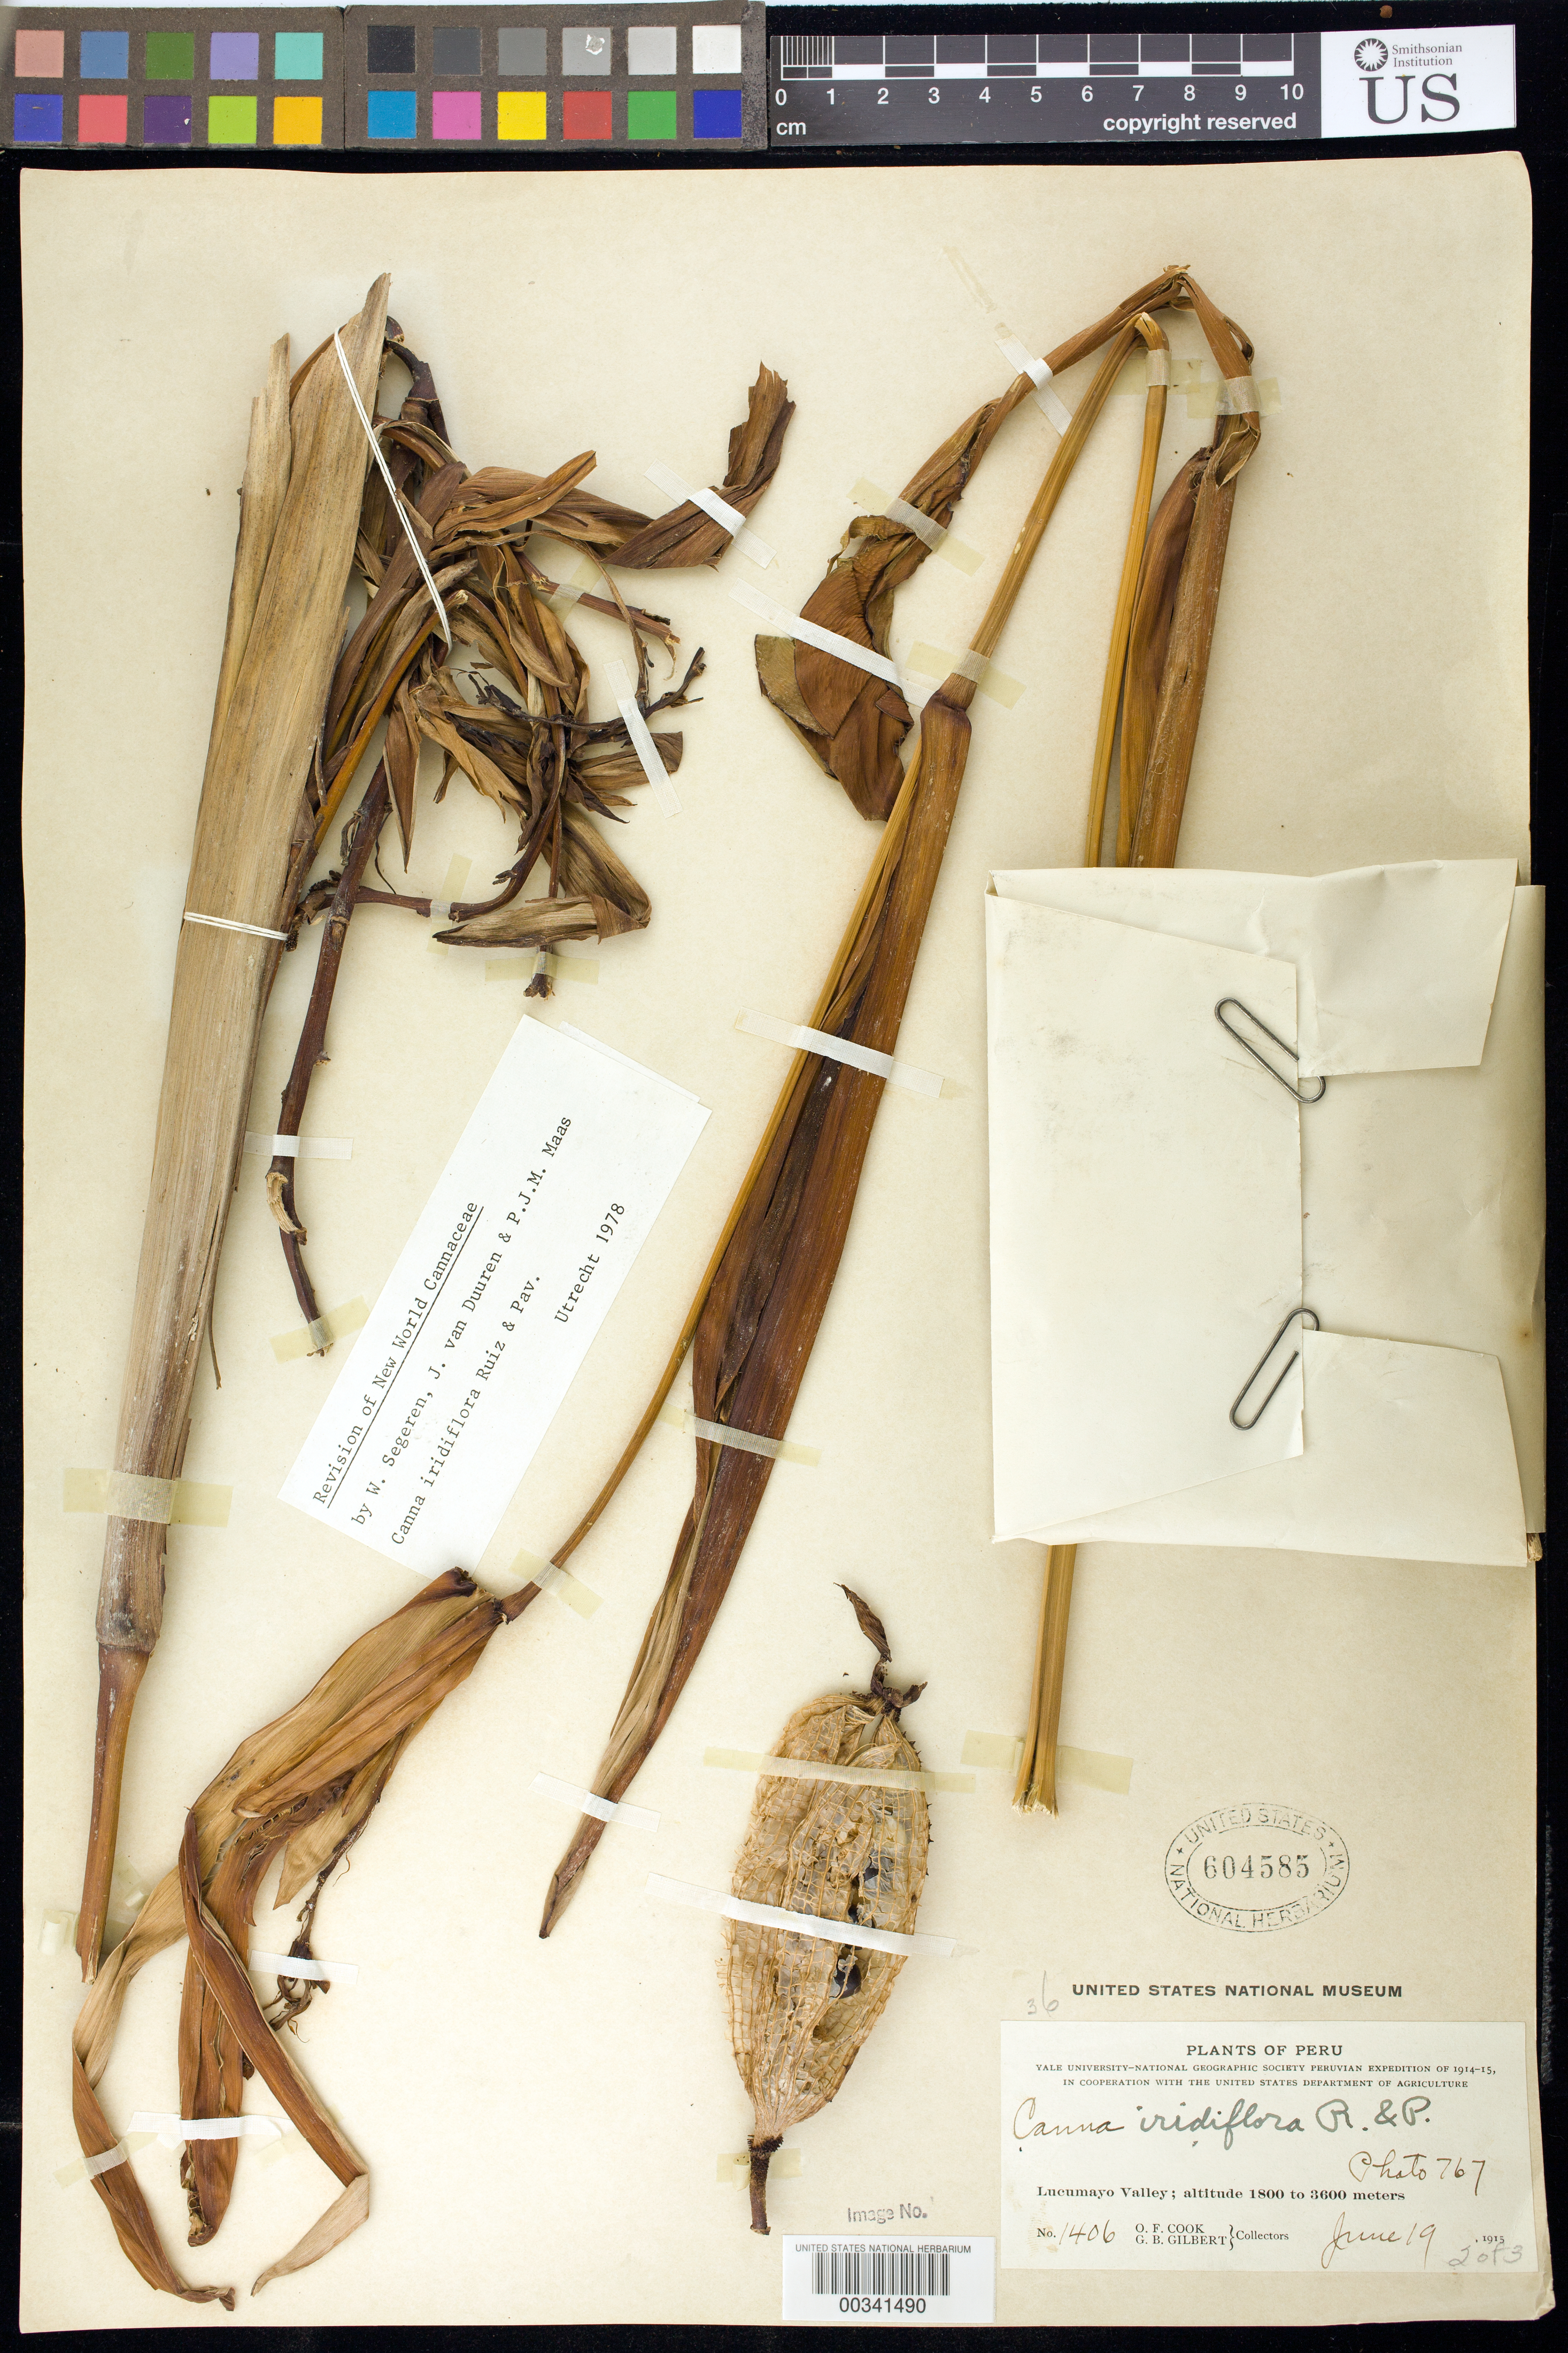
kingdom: Plantae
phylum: Tracheophyta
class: Liliopsida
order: Zingiberales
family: Cannaceae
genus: Canna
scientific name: Canna iridiflora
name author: Ruiz & Pav.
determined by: Segeren, W.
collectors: O. F. Cook & G. B. Gilbert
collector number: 1406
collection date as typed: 19 Jun 1915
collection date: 1915-06-19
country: Peru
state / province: Cusco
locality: Lucumayo Valley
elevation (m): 1800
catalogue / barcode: US 604585